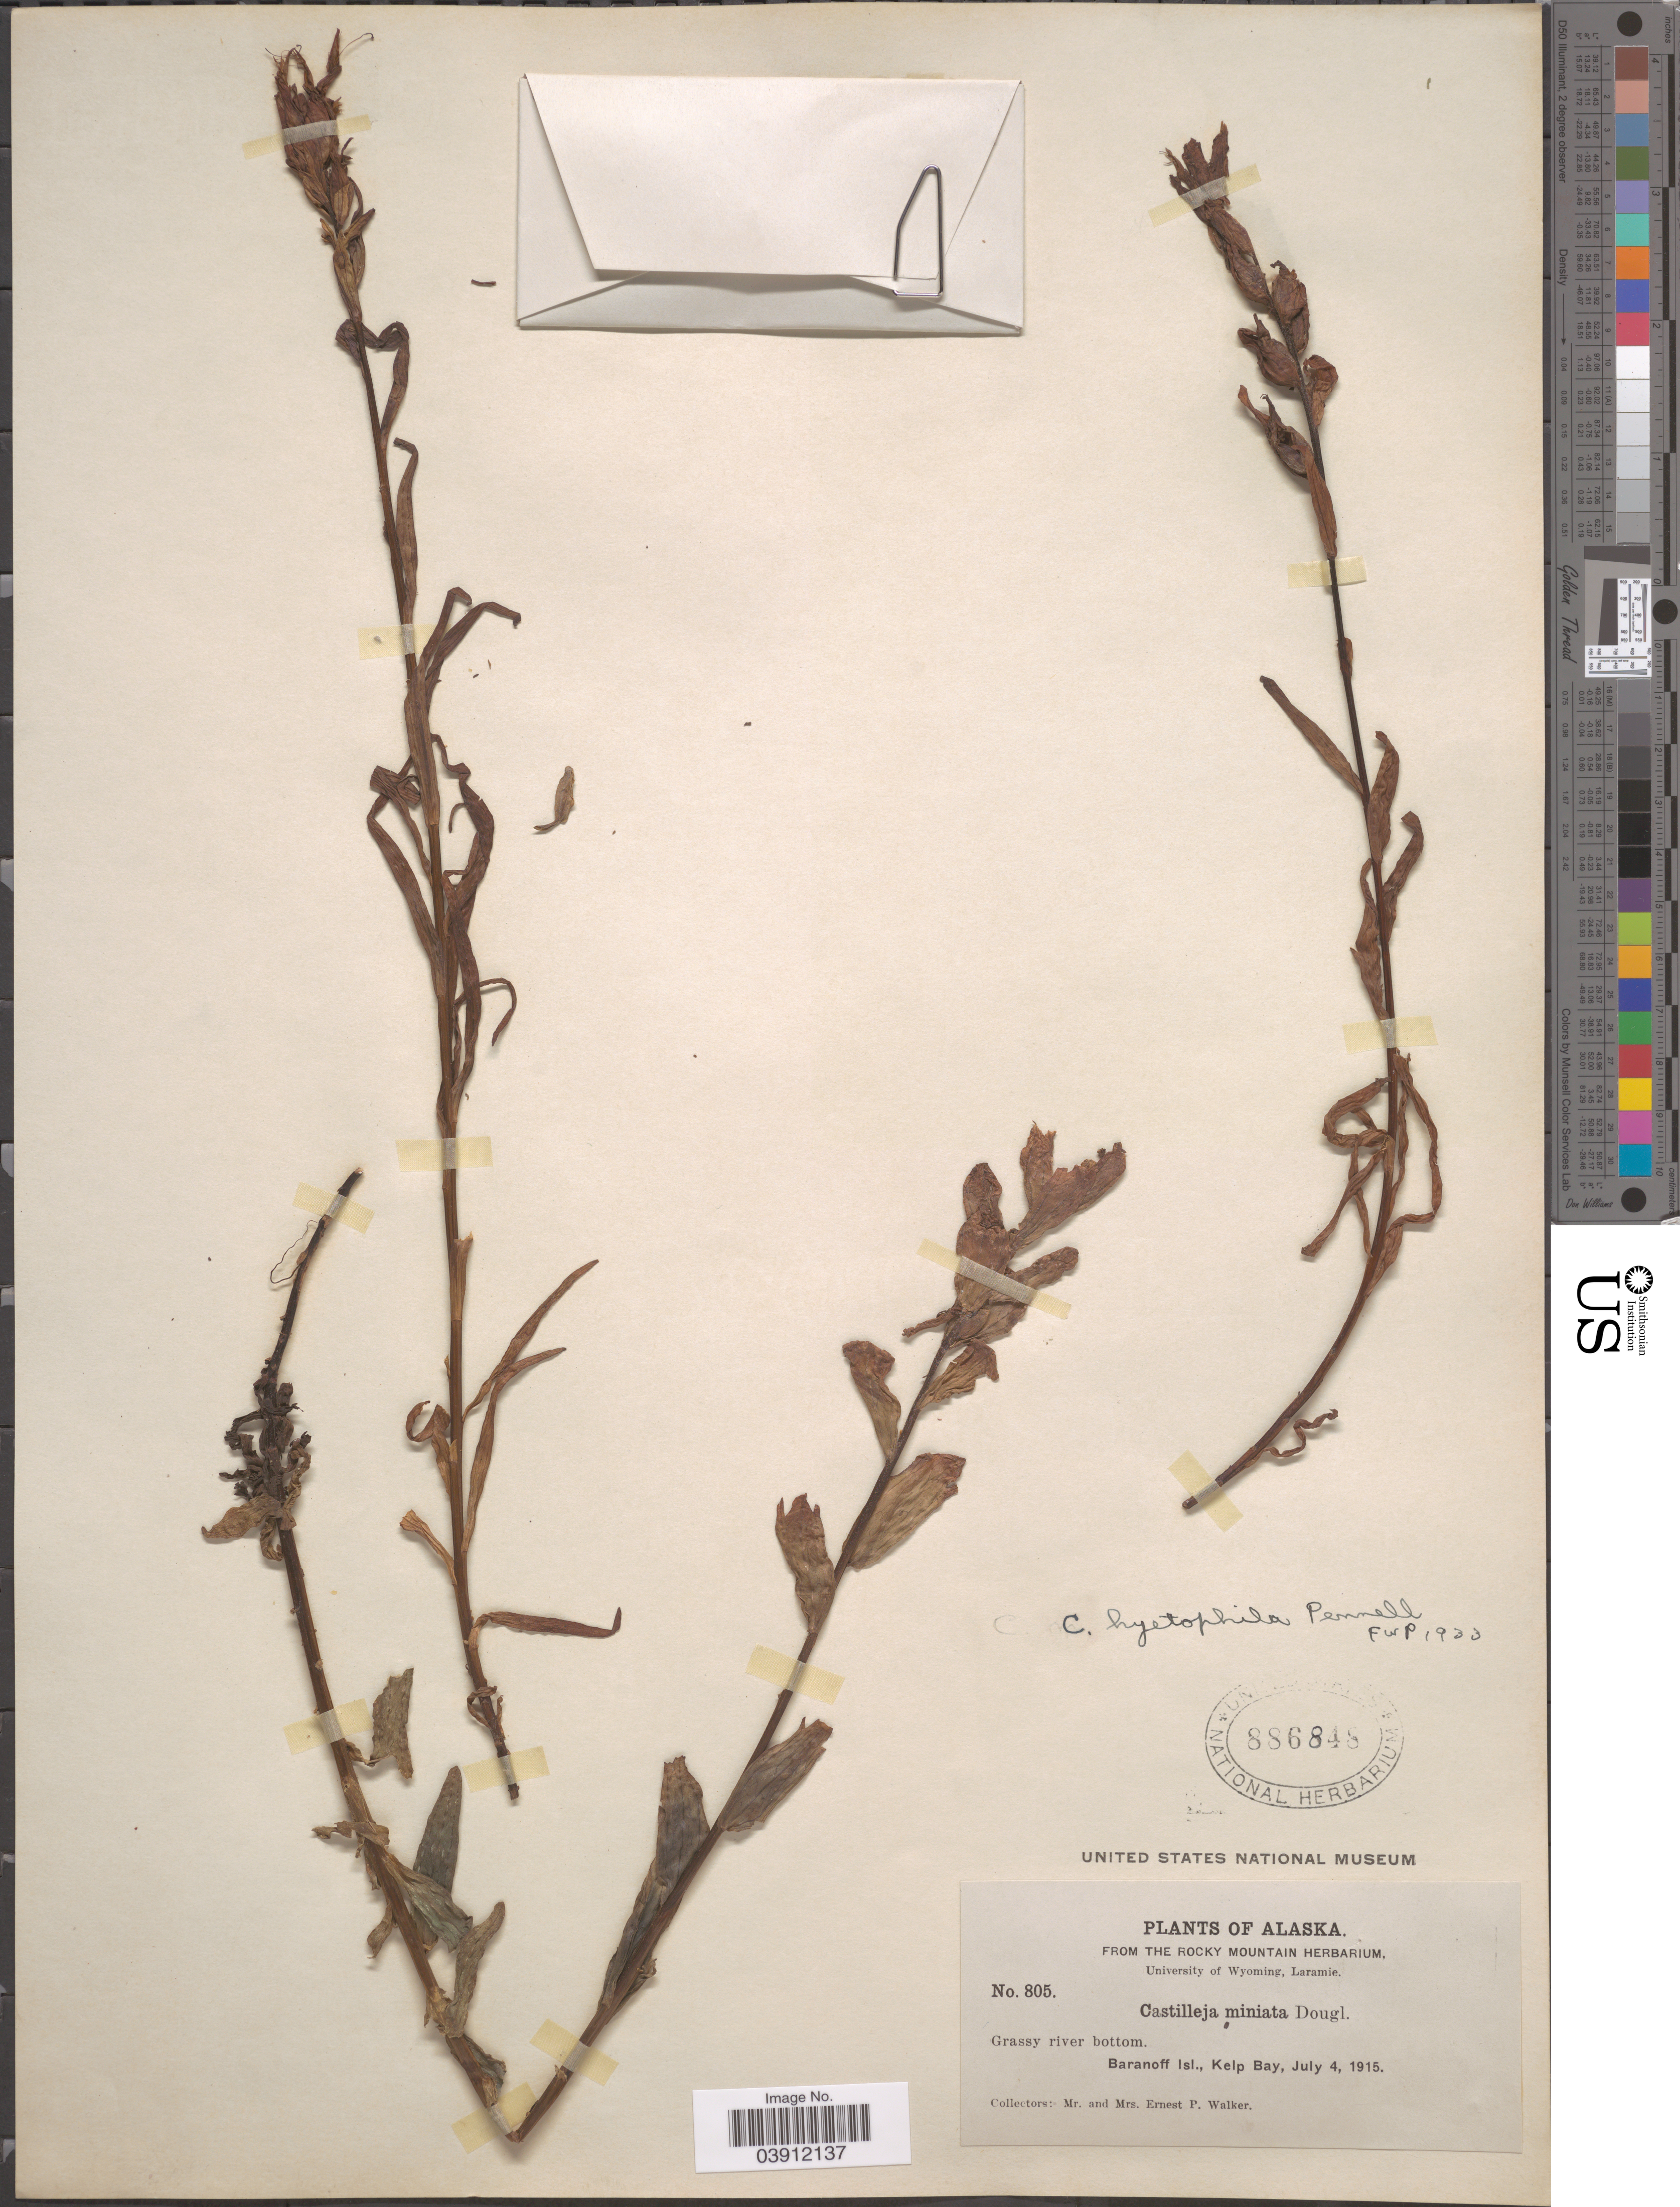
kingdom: Plantae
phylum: Tracheophyta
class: Magnoliopsida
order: Lamiales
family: Orobanchaceae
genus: Castilleja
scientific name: Castilleja hyetophila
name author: Pennell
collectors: E. P. Walker & E. Walker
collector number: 805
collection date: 1915-07-04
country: United States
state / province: Alaska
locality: Baranoff Isl., Kelp Bay.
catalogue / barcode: US 886848